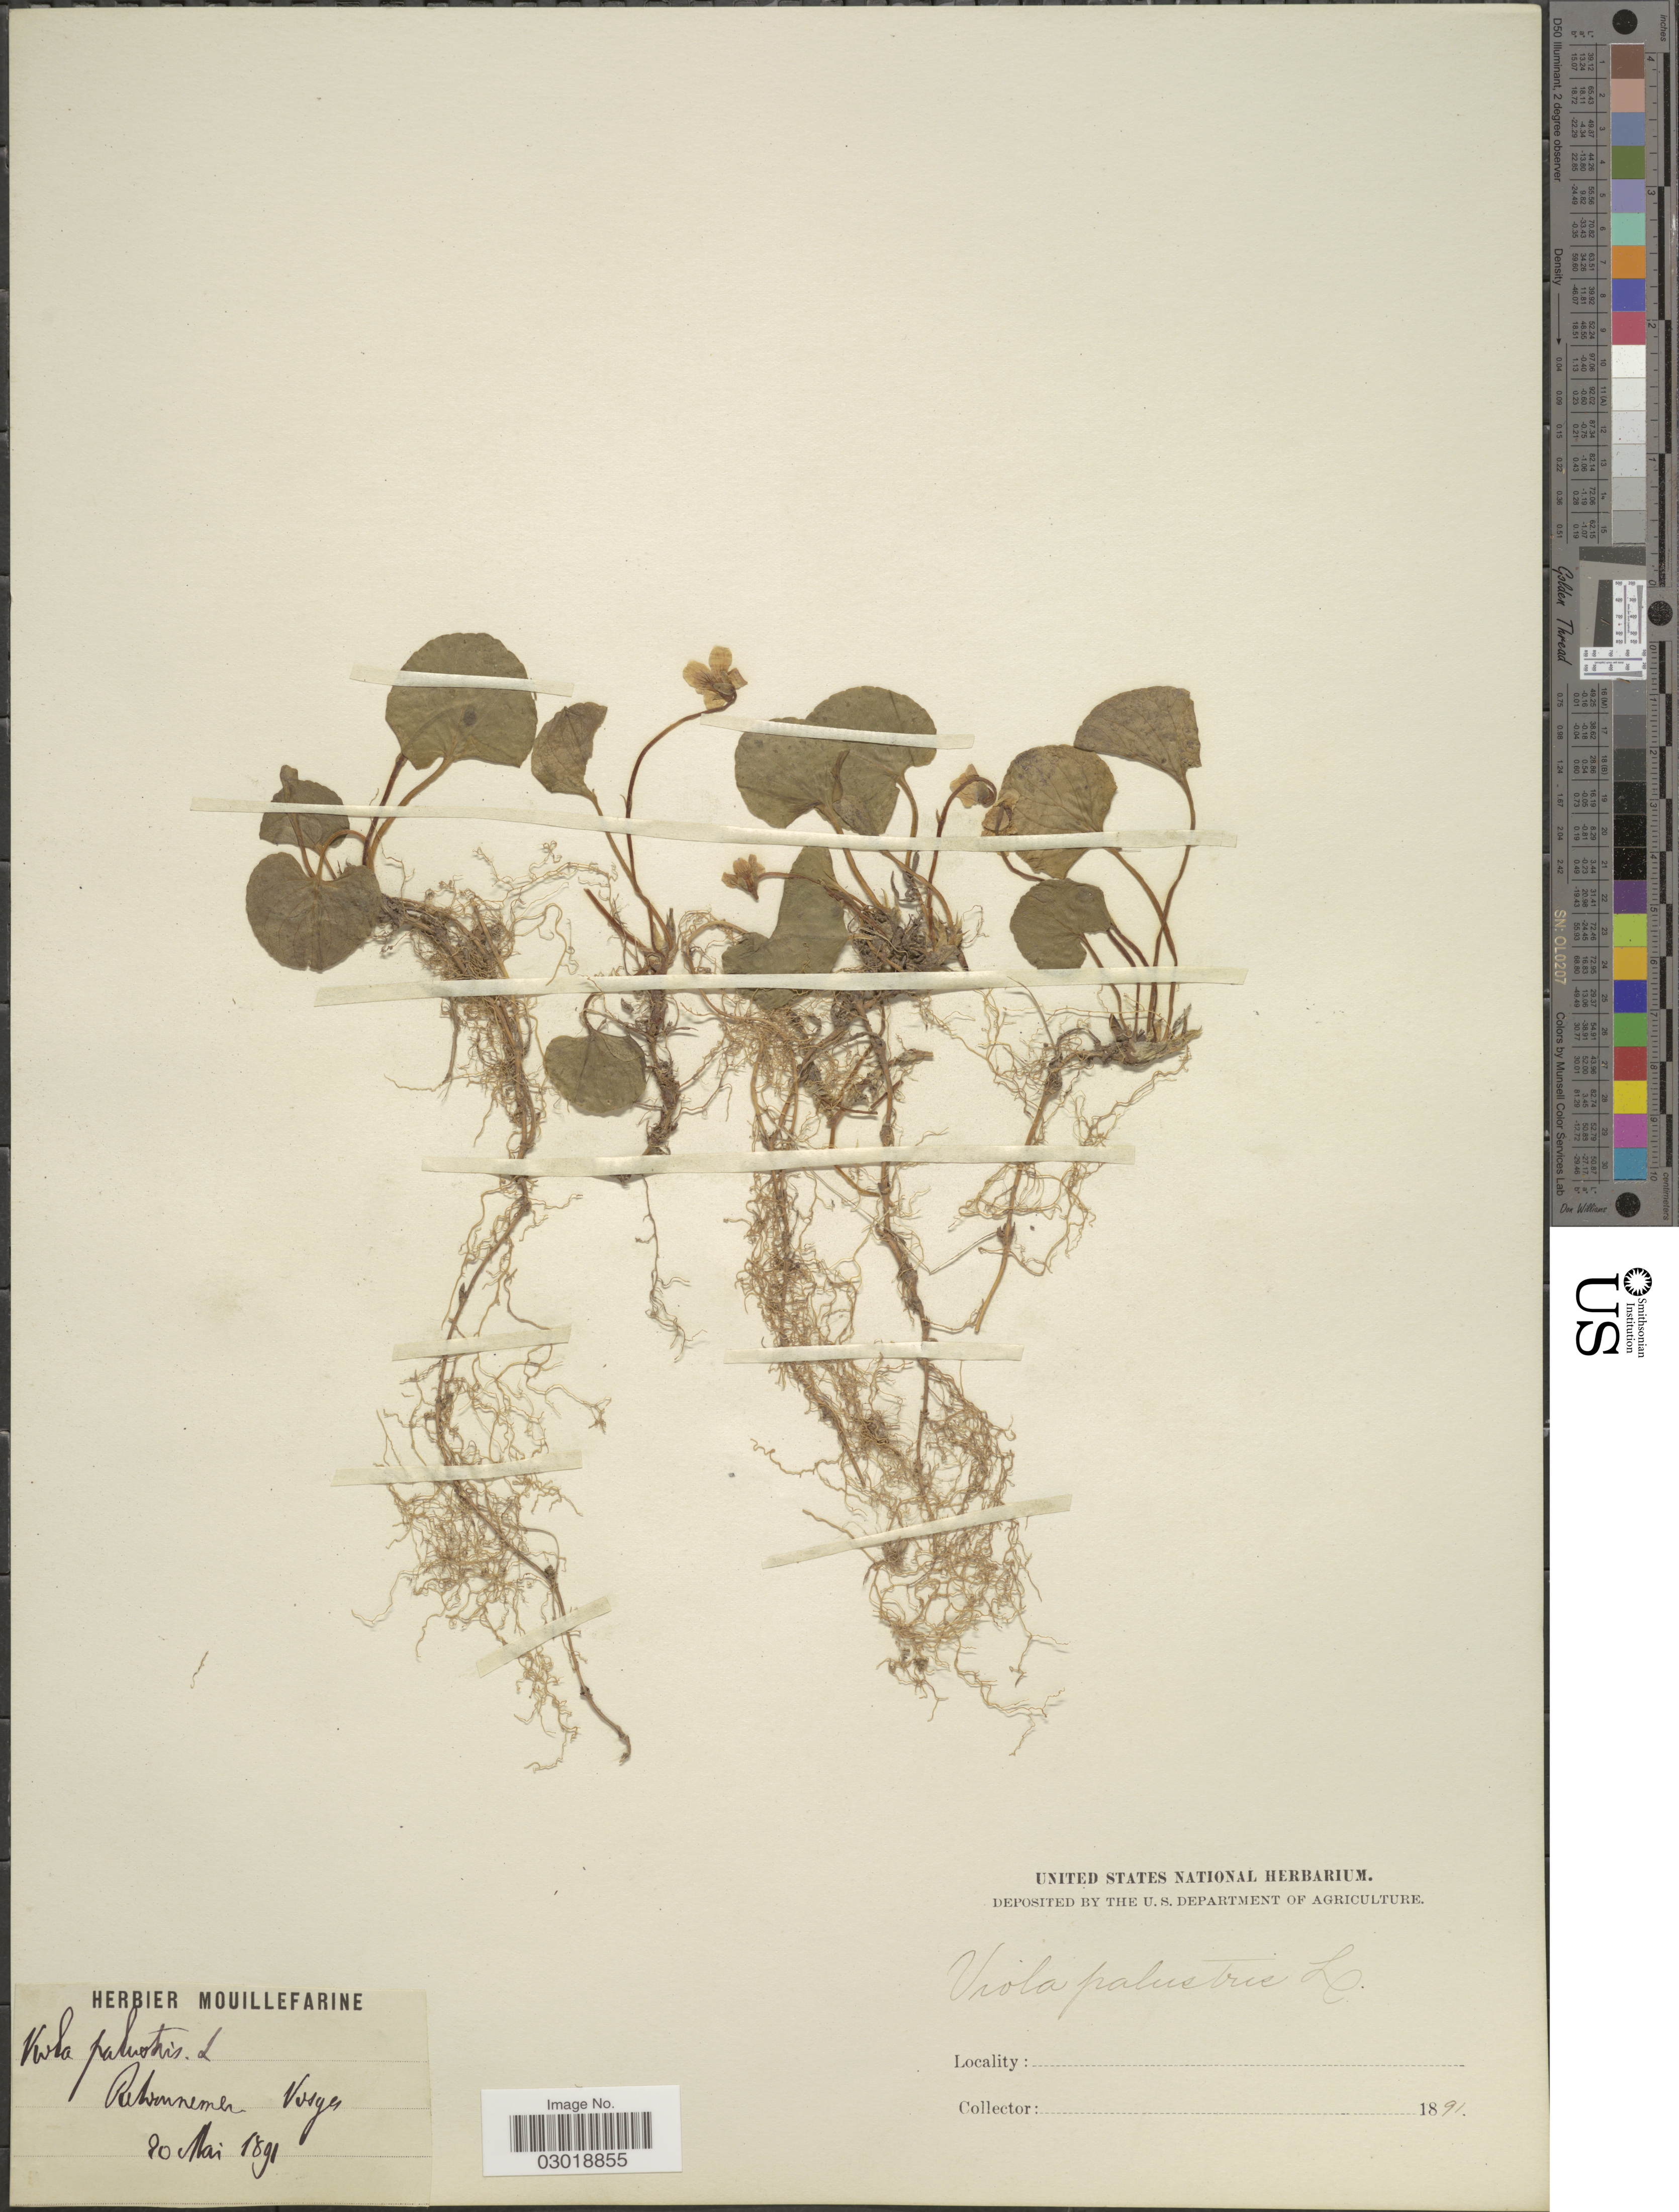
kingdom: Plantae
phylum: Tracheophyta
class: Magnoliopsida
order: Malpighiales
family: Violaceae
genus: Viola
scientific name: Viola palustris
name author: L.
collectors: A. Mouillefarine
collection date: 1891-05-20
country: France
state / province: Grand Est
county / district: Vosges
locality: Retournemer, Vosges